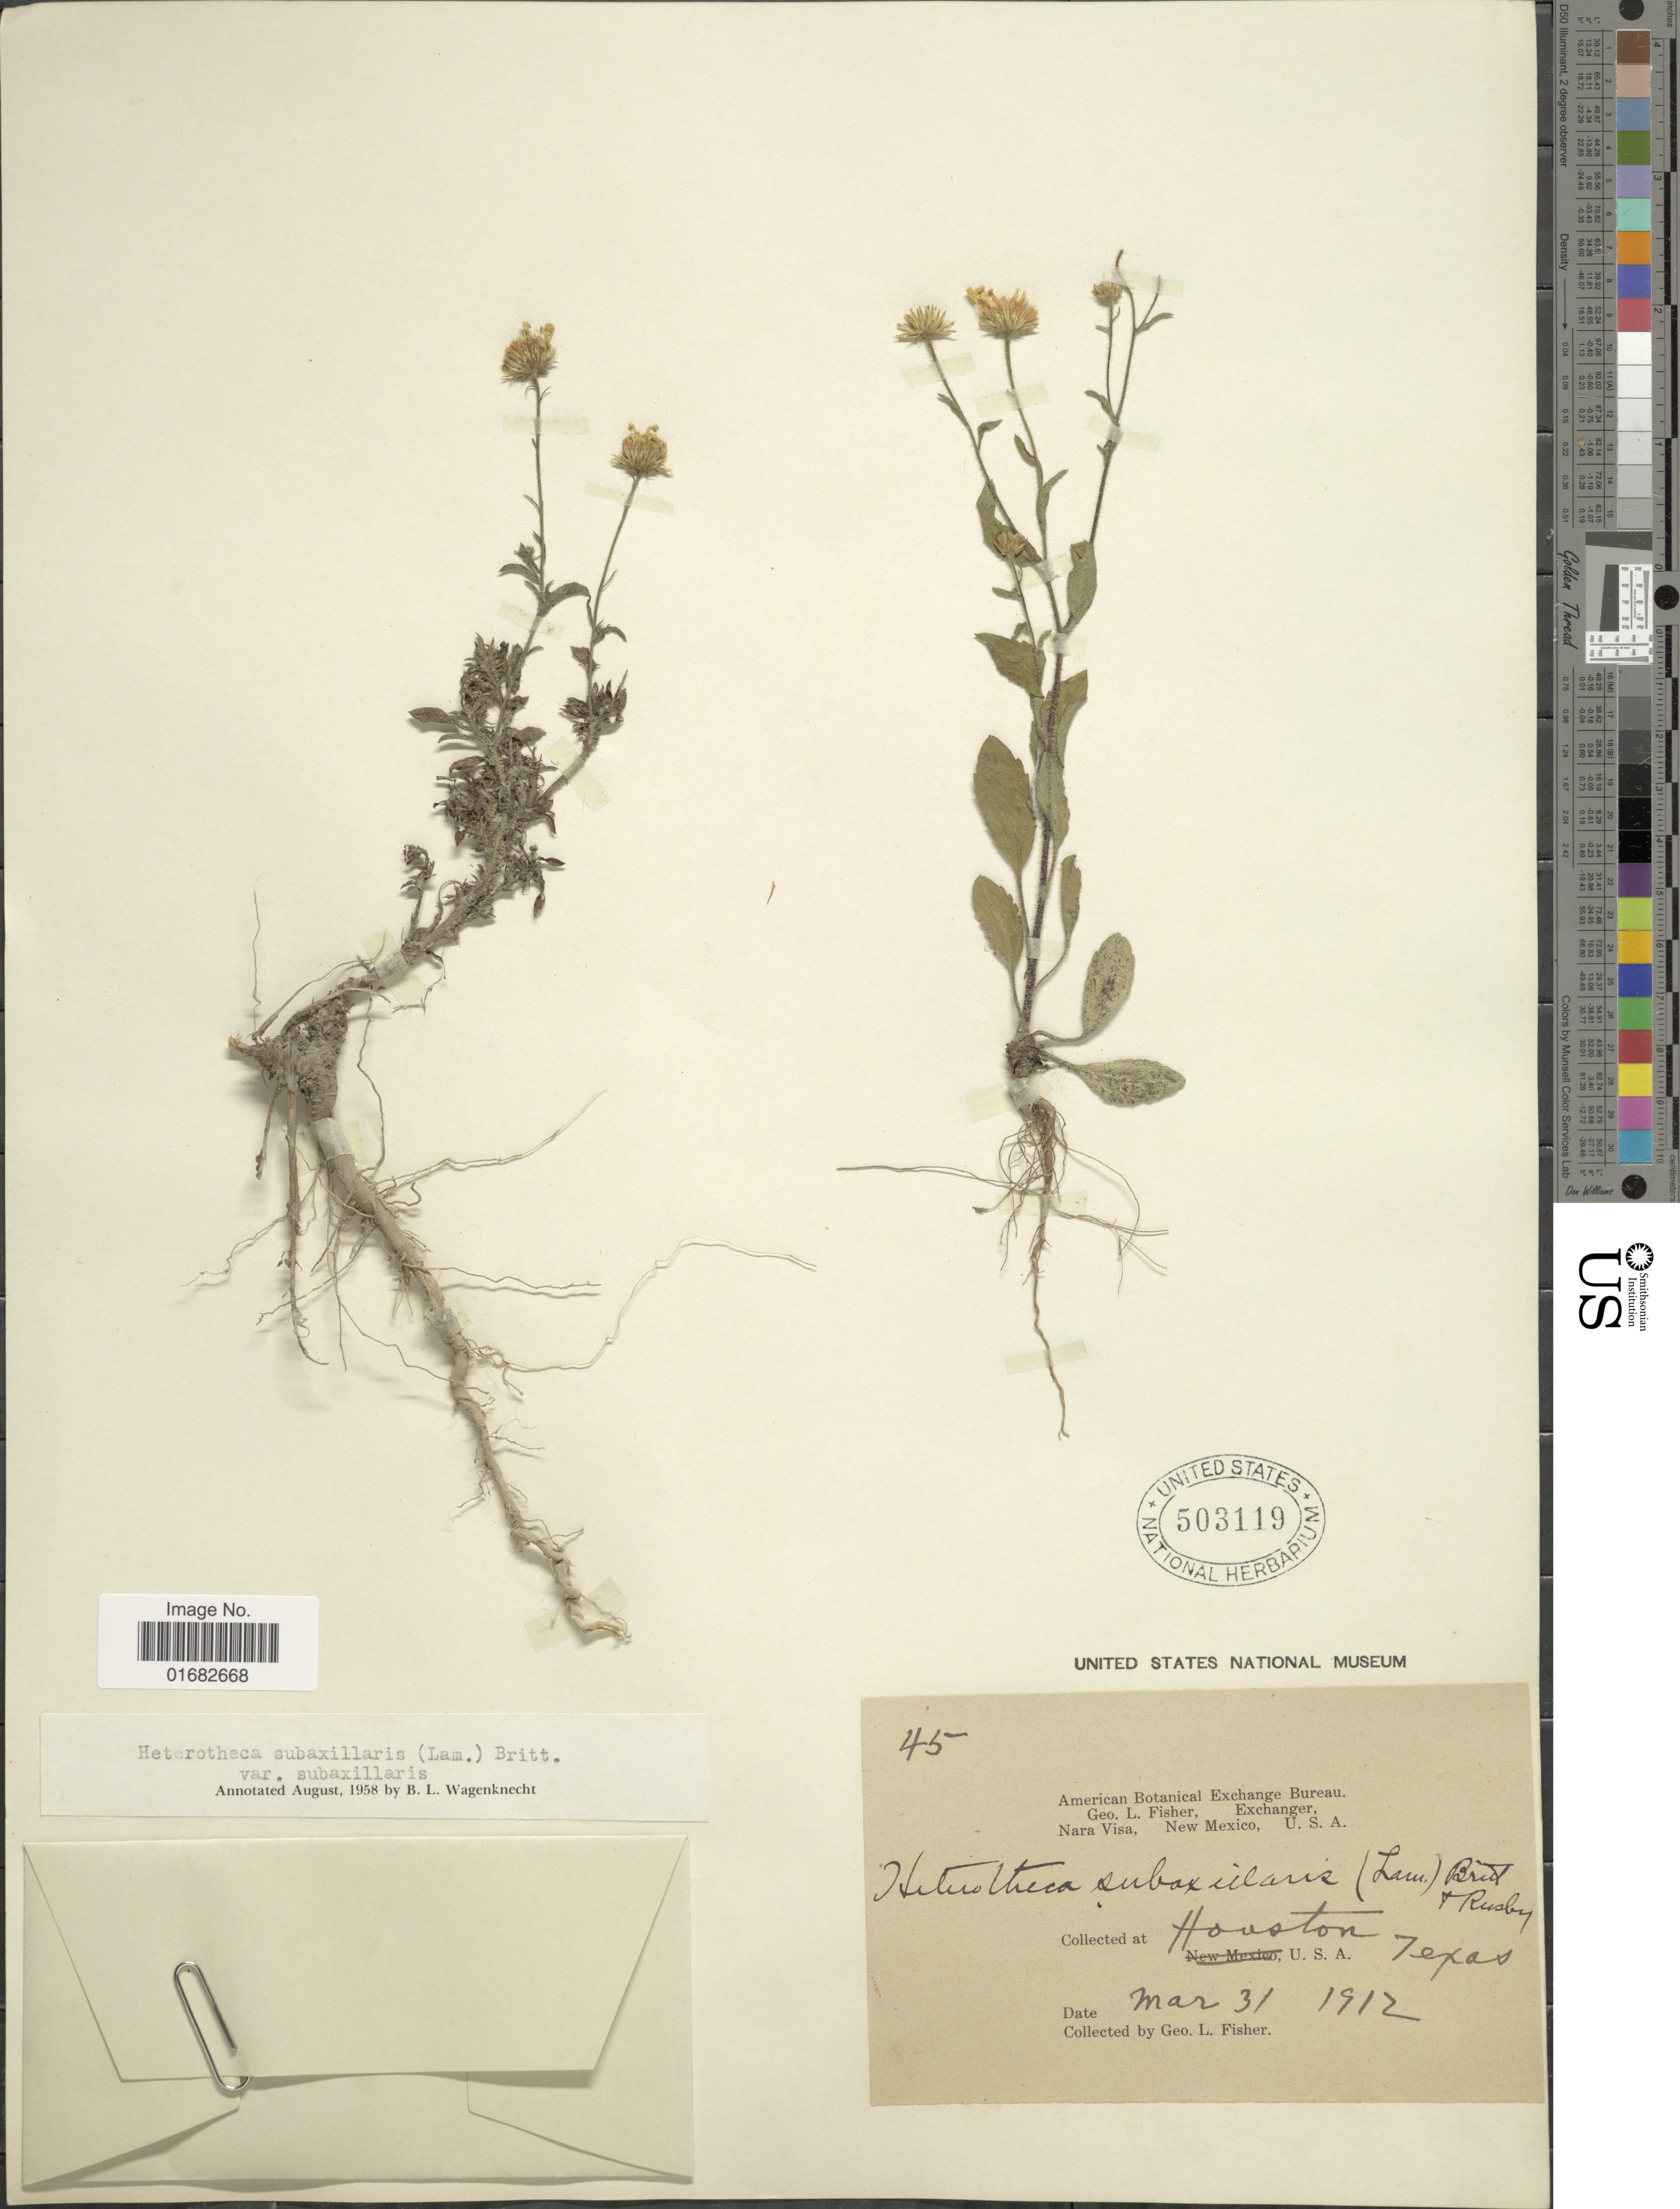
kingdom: Plantae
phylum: Tracheophyta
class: Magnoliopsida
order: Asterales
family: Asteraceae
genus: Heterotheca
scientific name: Heterotheca subaxillaris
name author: (Lam.) Britton & Rusby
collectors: G. L. Fisher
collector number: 45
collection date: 1912-03-31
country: United States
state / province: Texas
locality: Houston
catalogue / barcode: US 503119